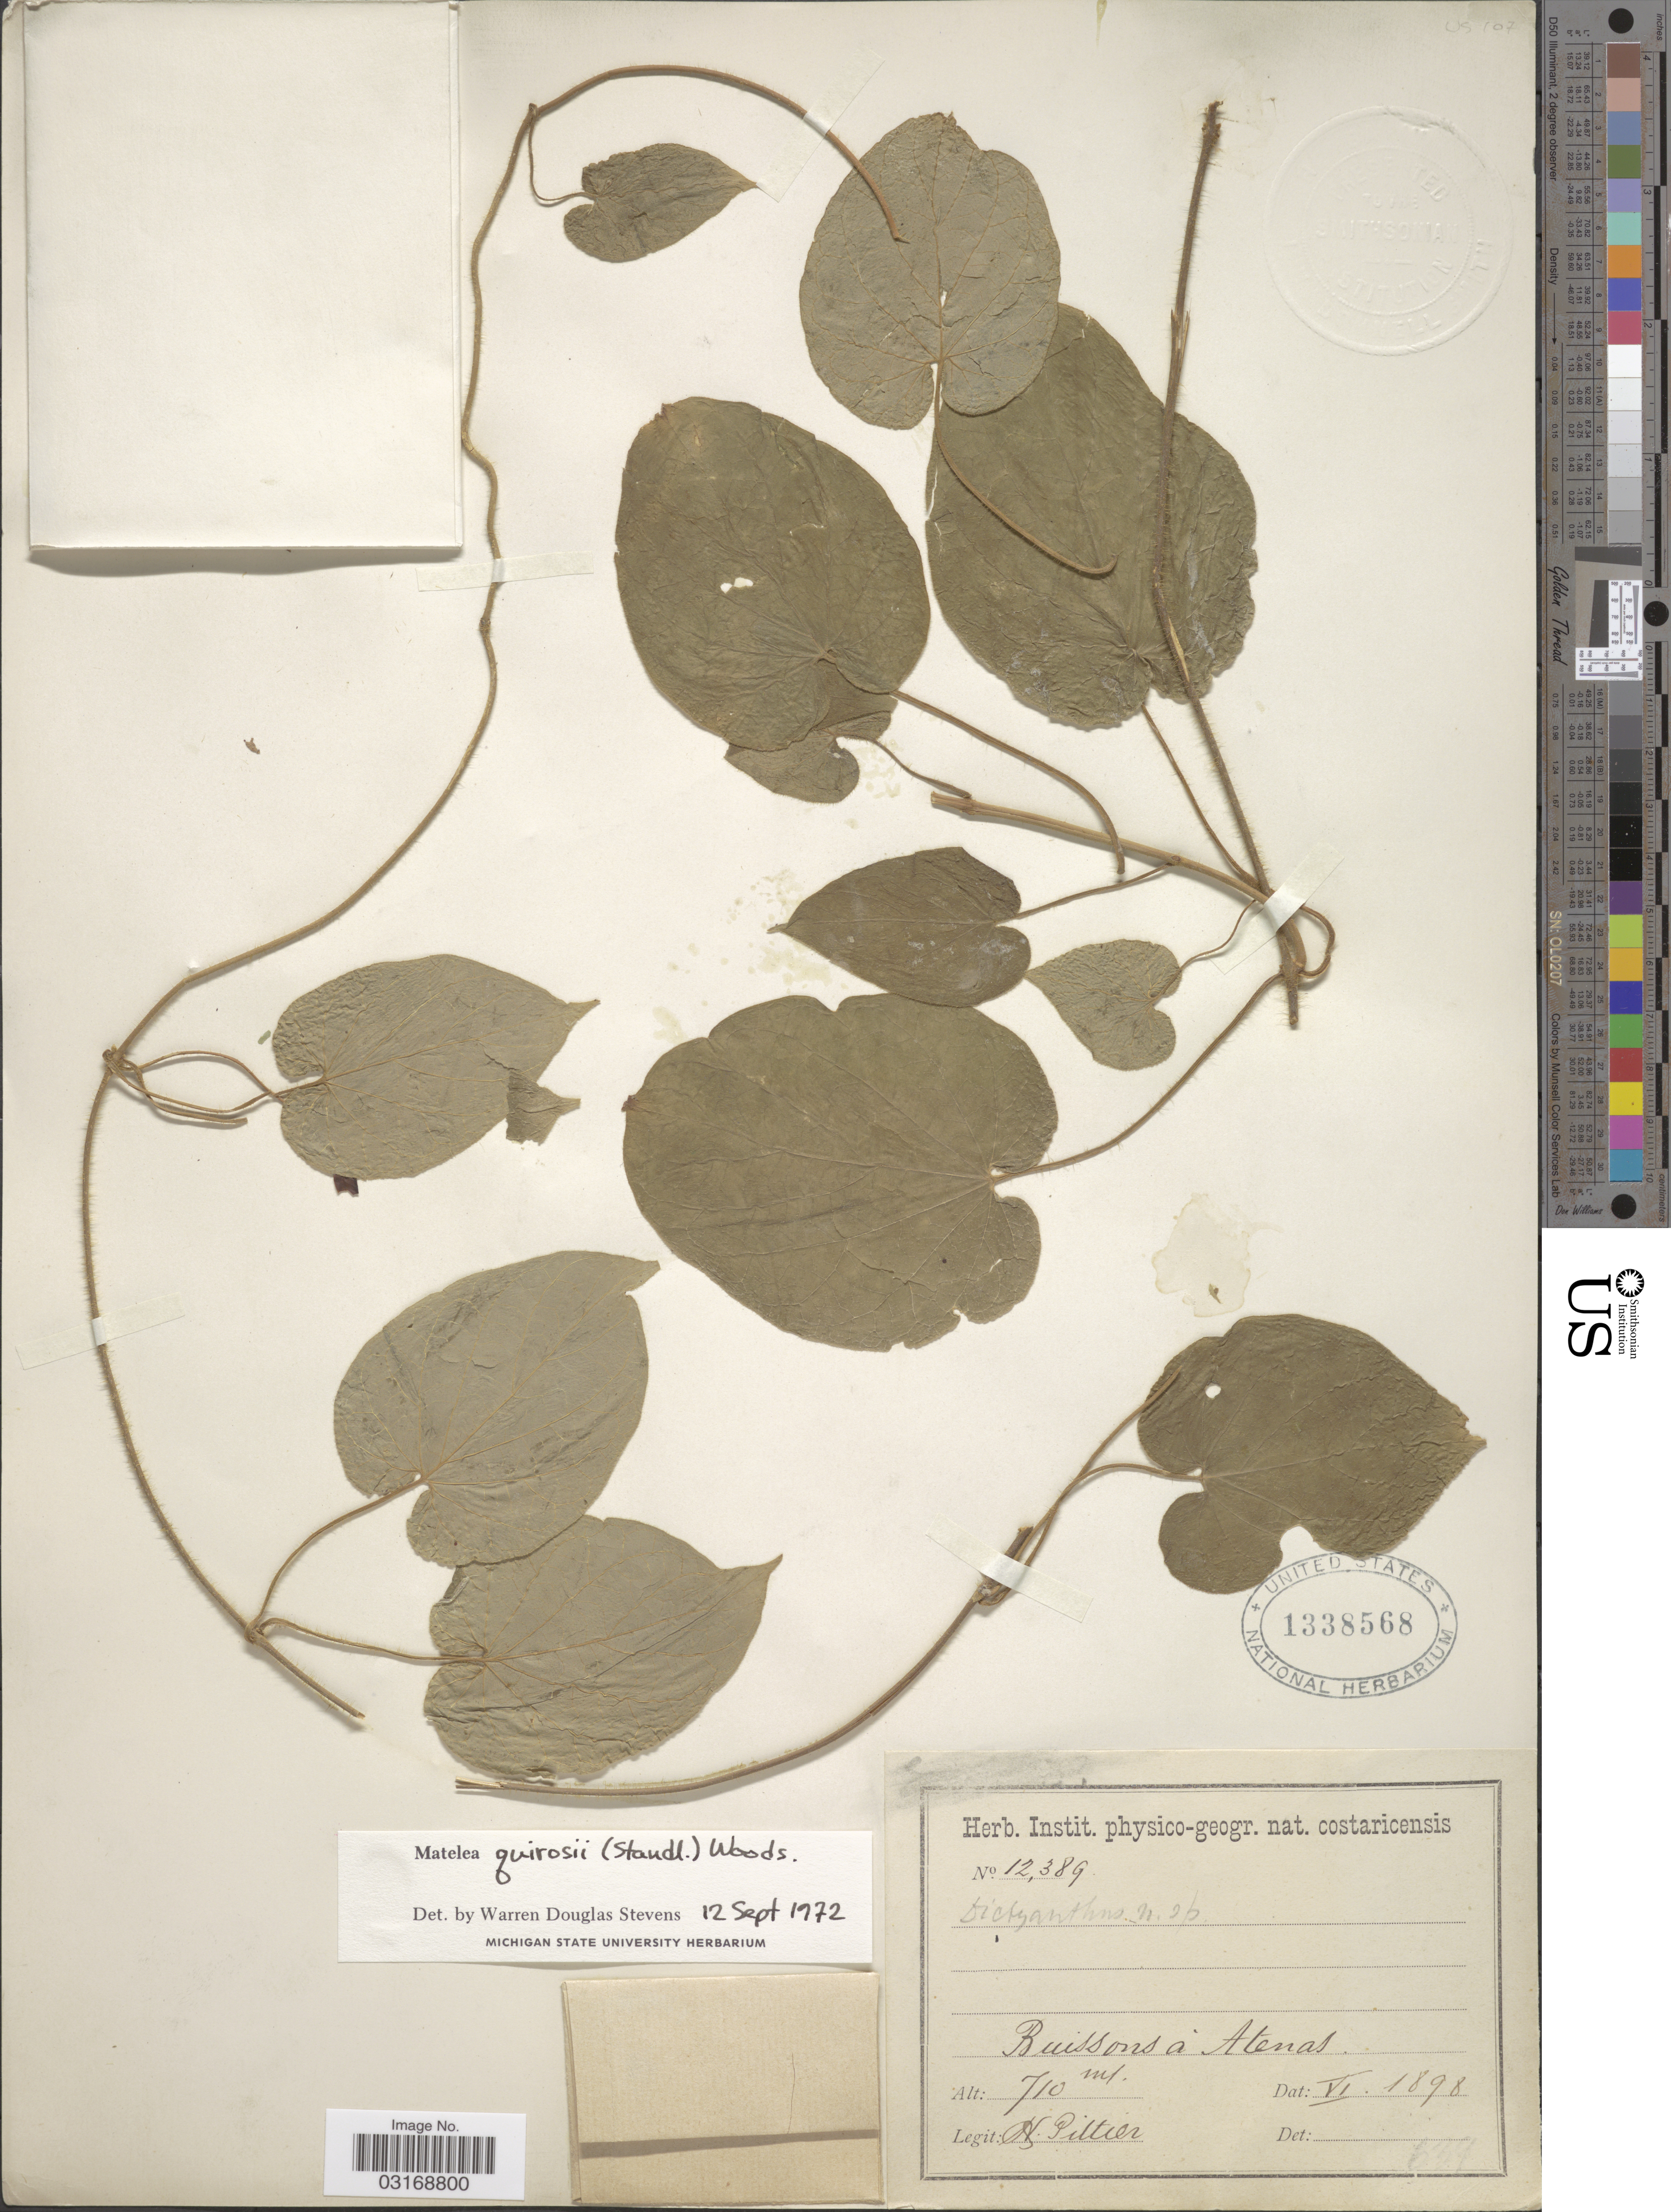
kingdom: Plantae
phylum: Tracheophyta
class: Magnoliopsida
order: Gentianales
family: Apocynaceae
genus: Matelea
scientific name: Matelea quirosii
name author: (Standl.) Woodson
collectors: H. F. Pittier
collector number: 12389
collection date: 1898-06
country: Costa Rica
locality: Buissons à Atenas.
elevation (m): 710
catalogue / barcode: US 1338568